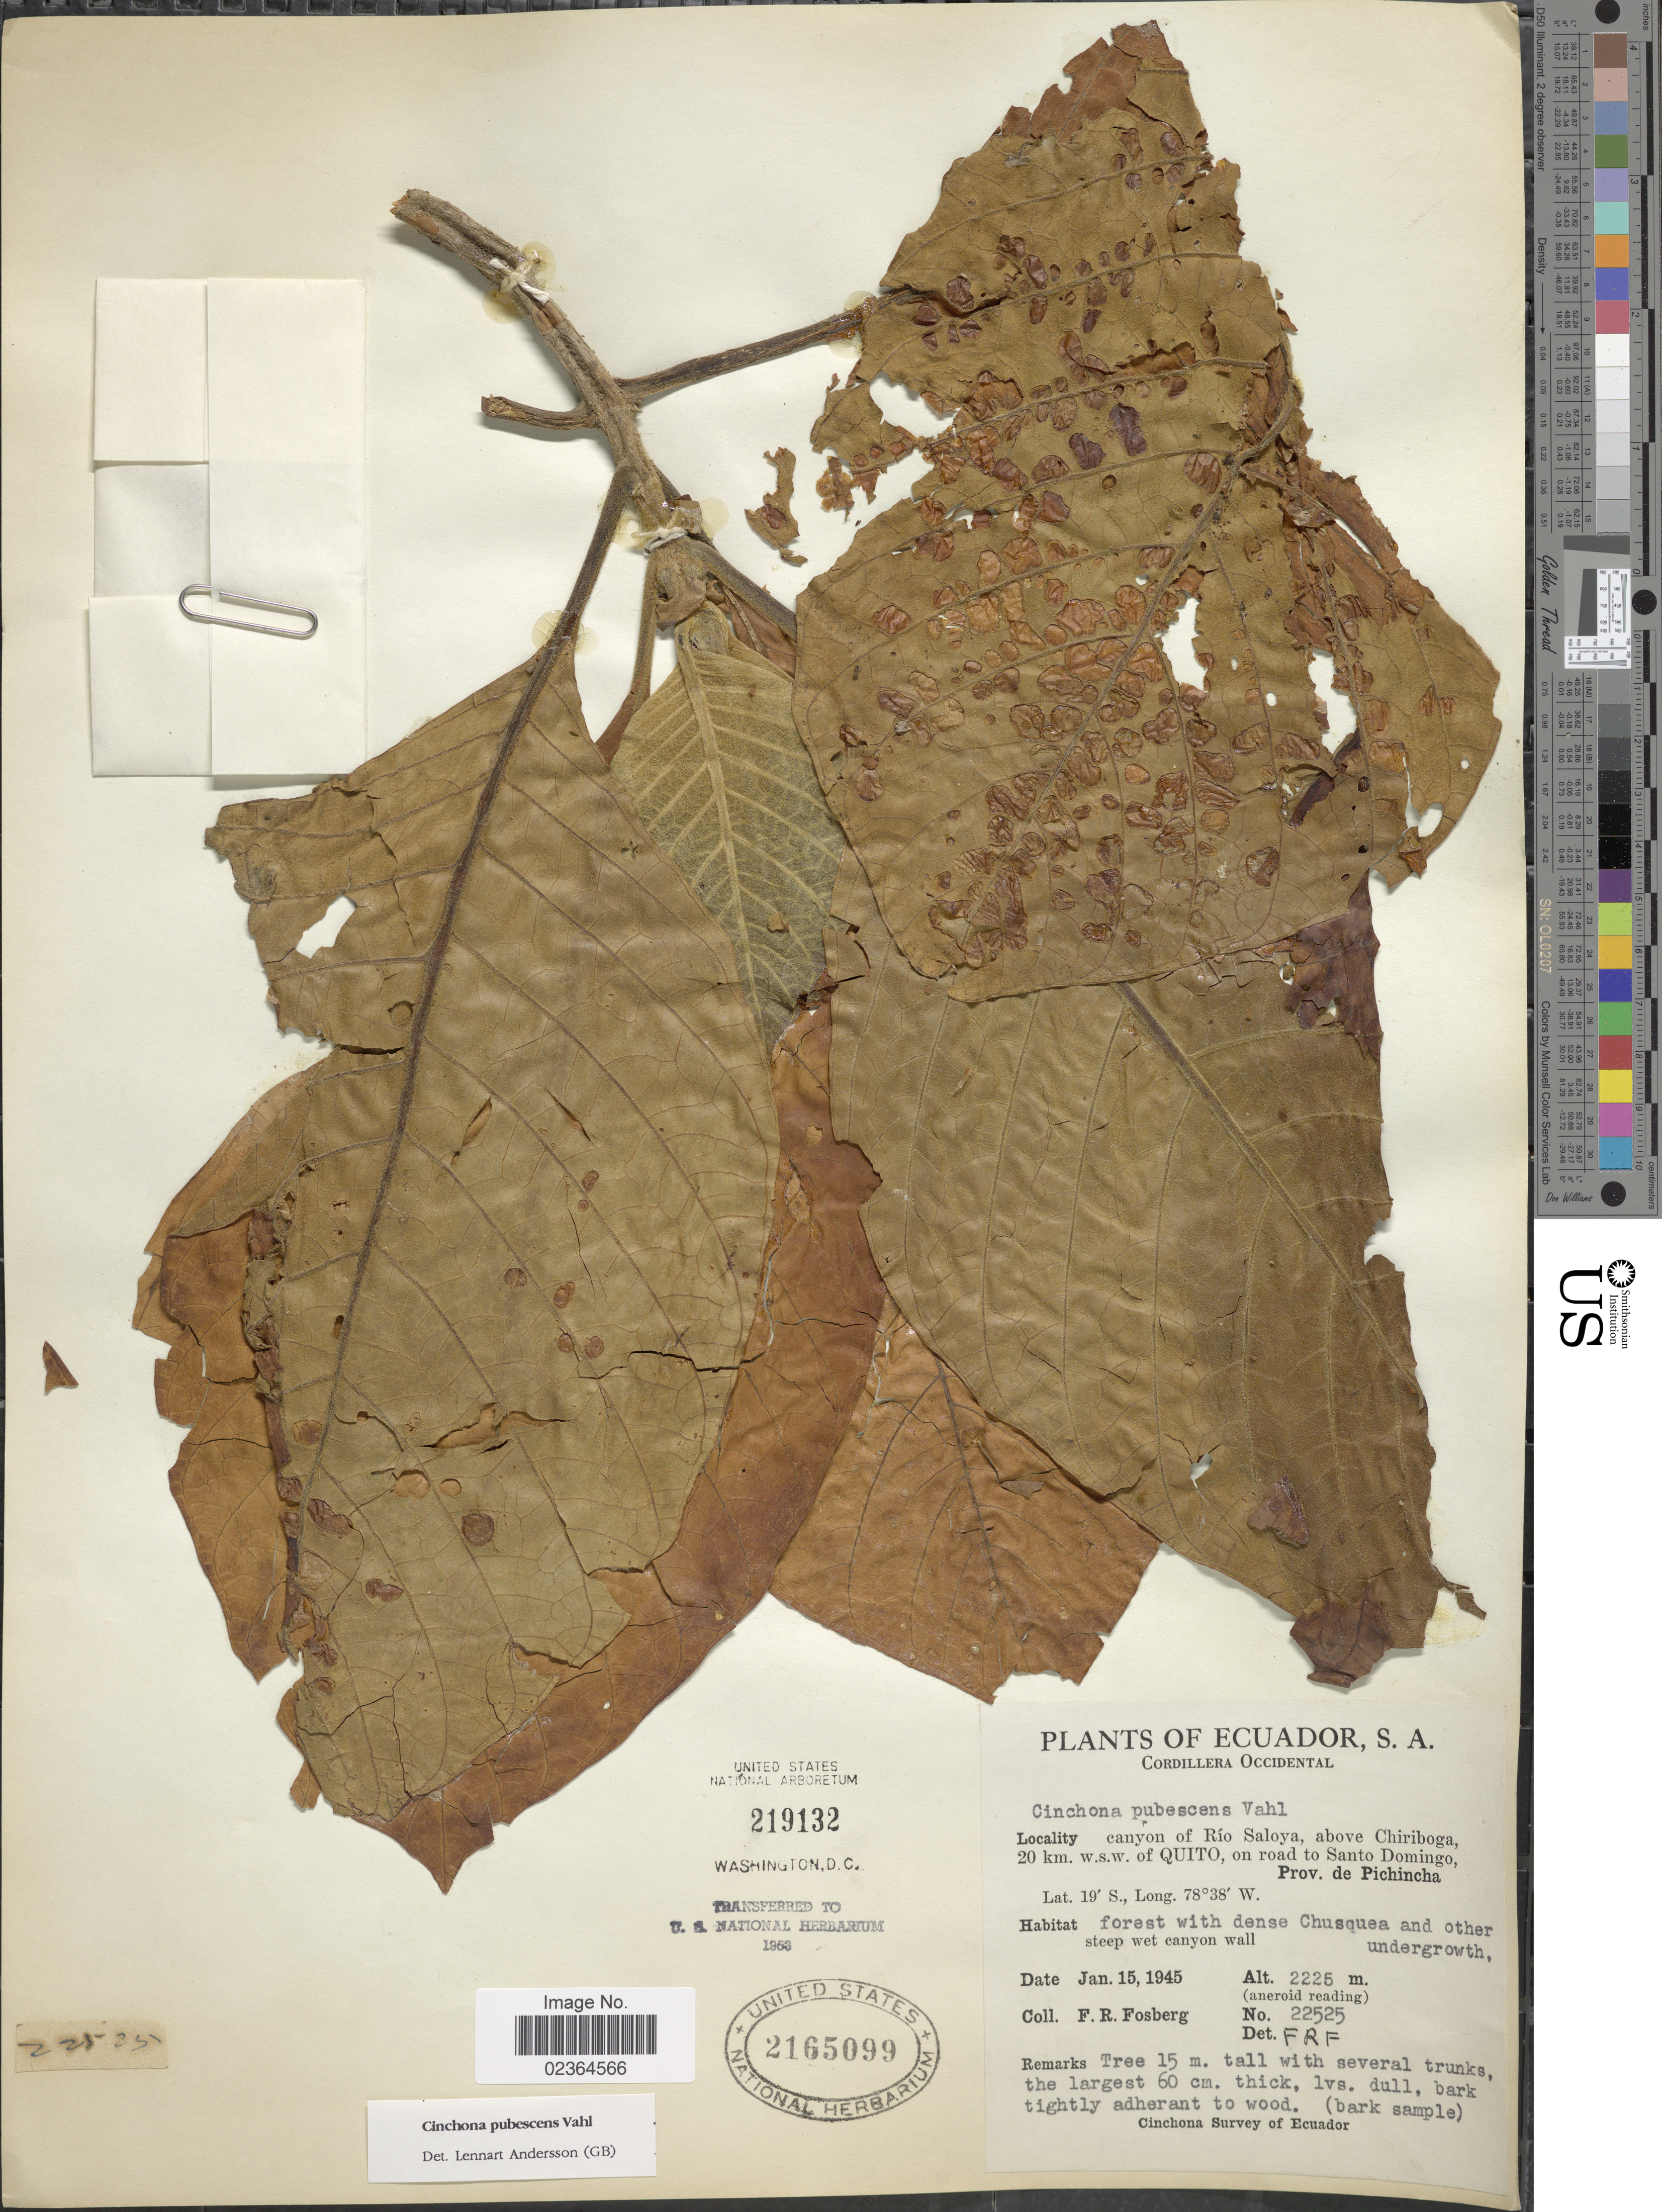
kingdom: Plantae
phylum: Tracheophyta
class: Magnoliopsida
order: Gentianales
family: Rubiaceae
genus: Cinchona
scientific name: Cinchona pubescens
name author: Vahl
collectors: F. R. Fosberg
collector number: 22525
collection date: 1945-01-15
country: Ecuador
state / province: Pichincha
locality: Cordillera Occidental. canyon of Río Saloya, above Chiriboga, 20 km. w.s.w. of Quito, on road to Santo Domingo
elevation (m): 2225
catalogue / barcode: US 2165099